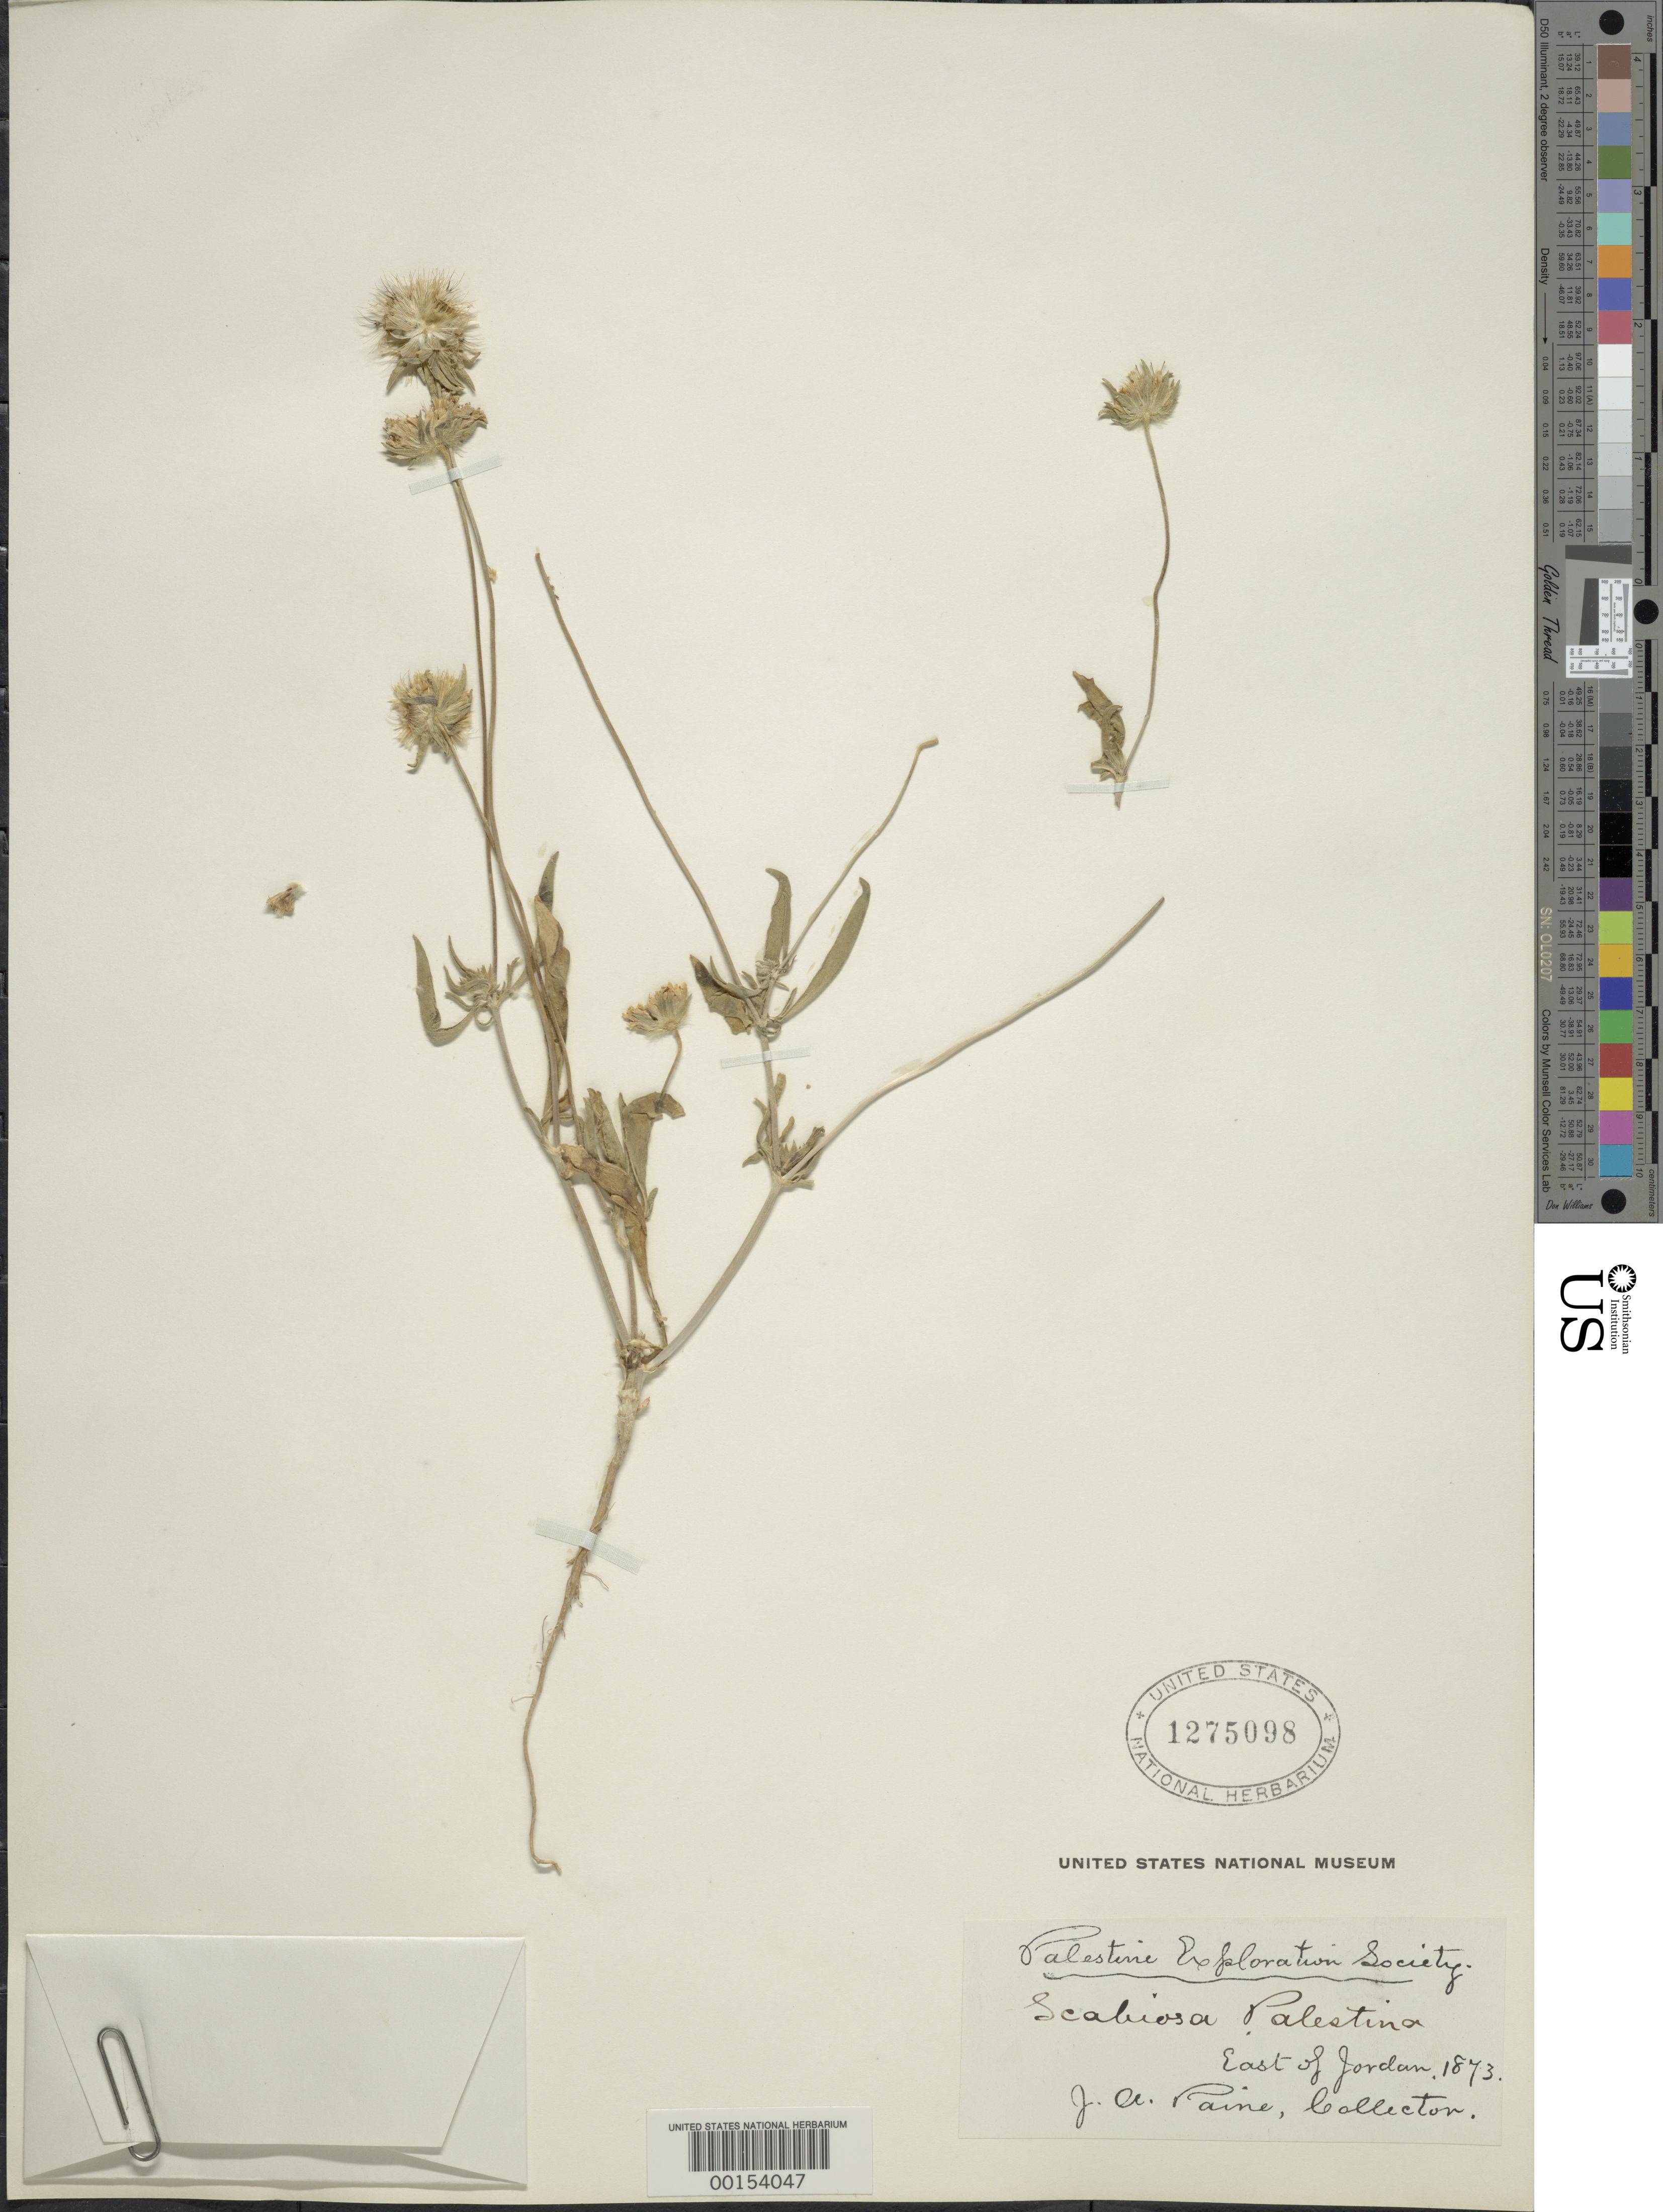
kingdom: Plantae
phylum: Tracheophyta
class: Magnoliopsida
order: Dipsacales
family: Caprifoliaceae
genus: Scabiosa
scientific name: Scabiosa palaestina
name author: L.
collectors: J. A. Paine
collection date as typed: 1873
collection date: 1873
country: Jordan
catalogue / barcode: US 1275098